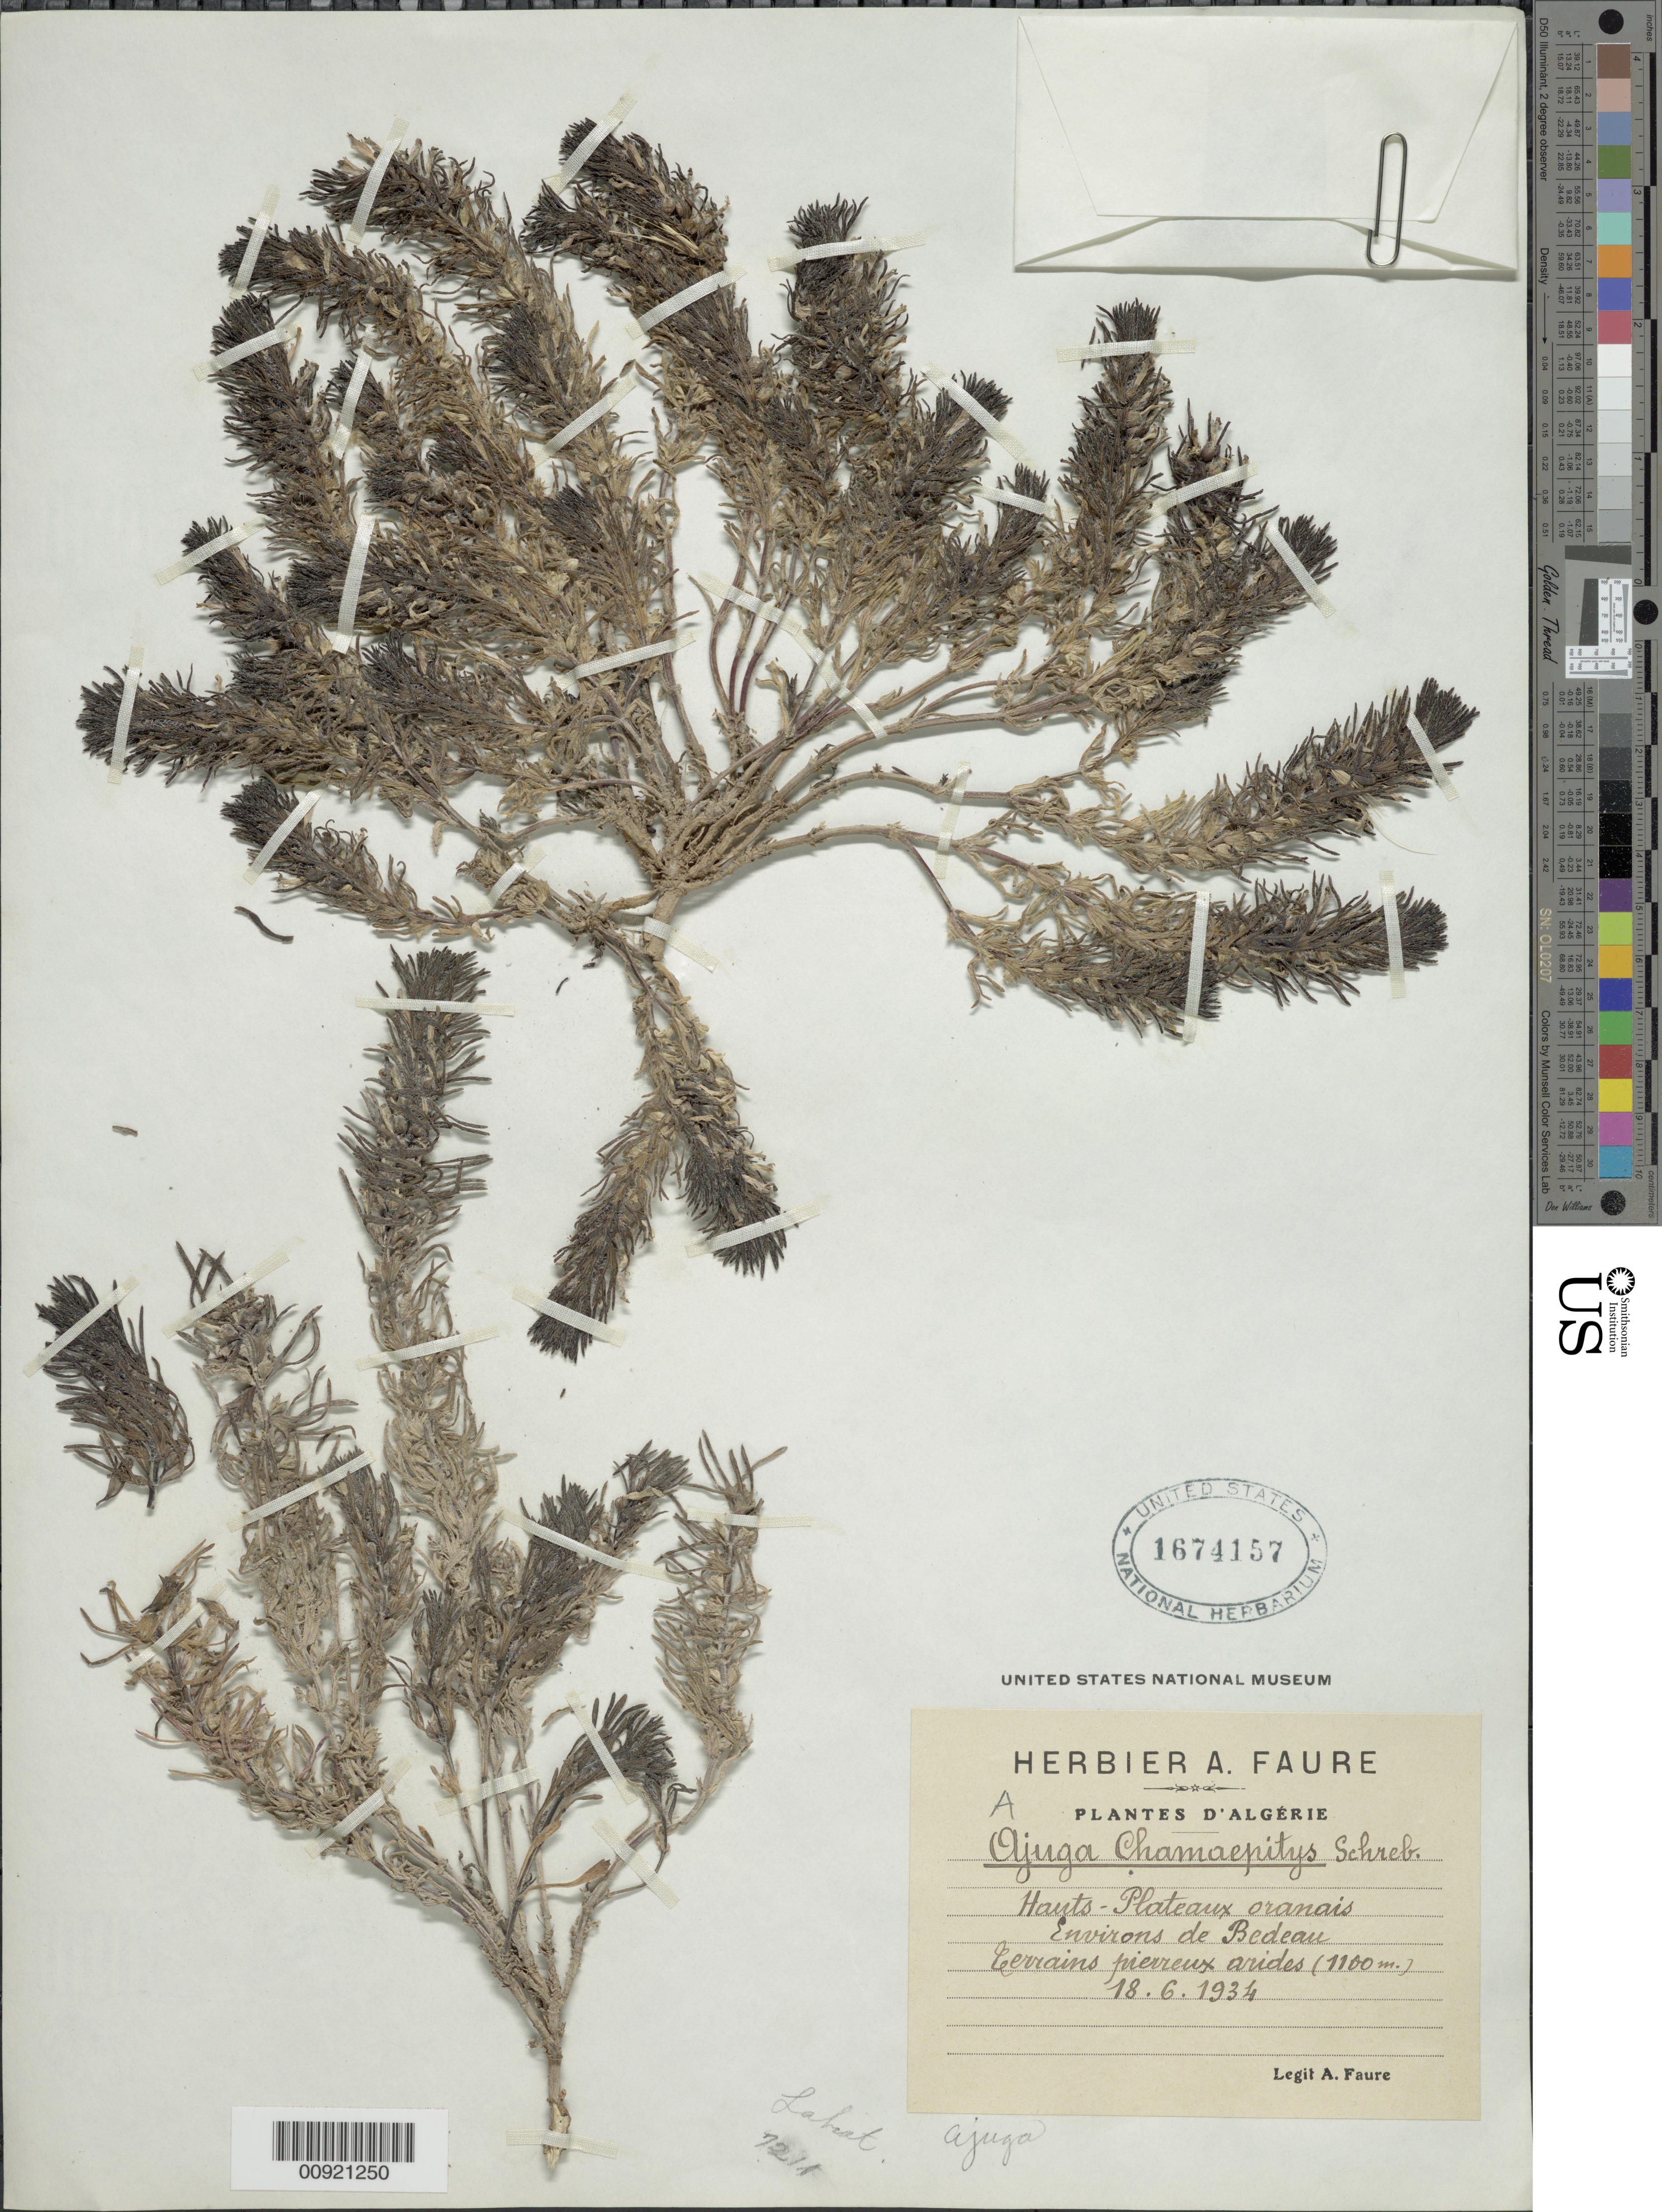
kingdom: Plantae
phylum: Tracheophyta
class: Magnoliopsida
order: Lamiales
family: Lamiaceae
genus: Ajuga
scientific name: Ajuga chamaepitys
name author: (L.) Schreb.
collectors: A. Faure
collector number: A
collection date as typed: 18 Jun 1934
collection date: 1934-06-18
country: Algeria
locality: Hauts - Plateaux oranais Environs de Bedeau Cerrains pierreux arides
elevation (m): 1100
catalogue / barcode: US 1674157